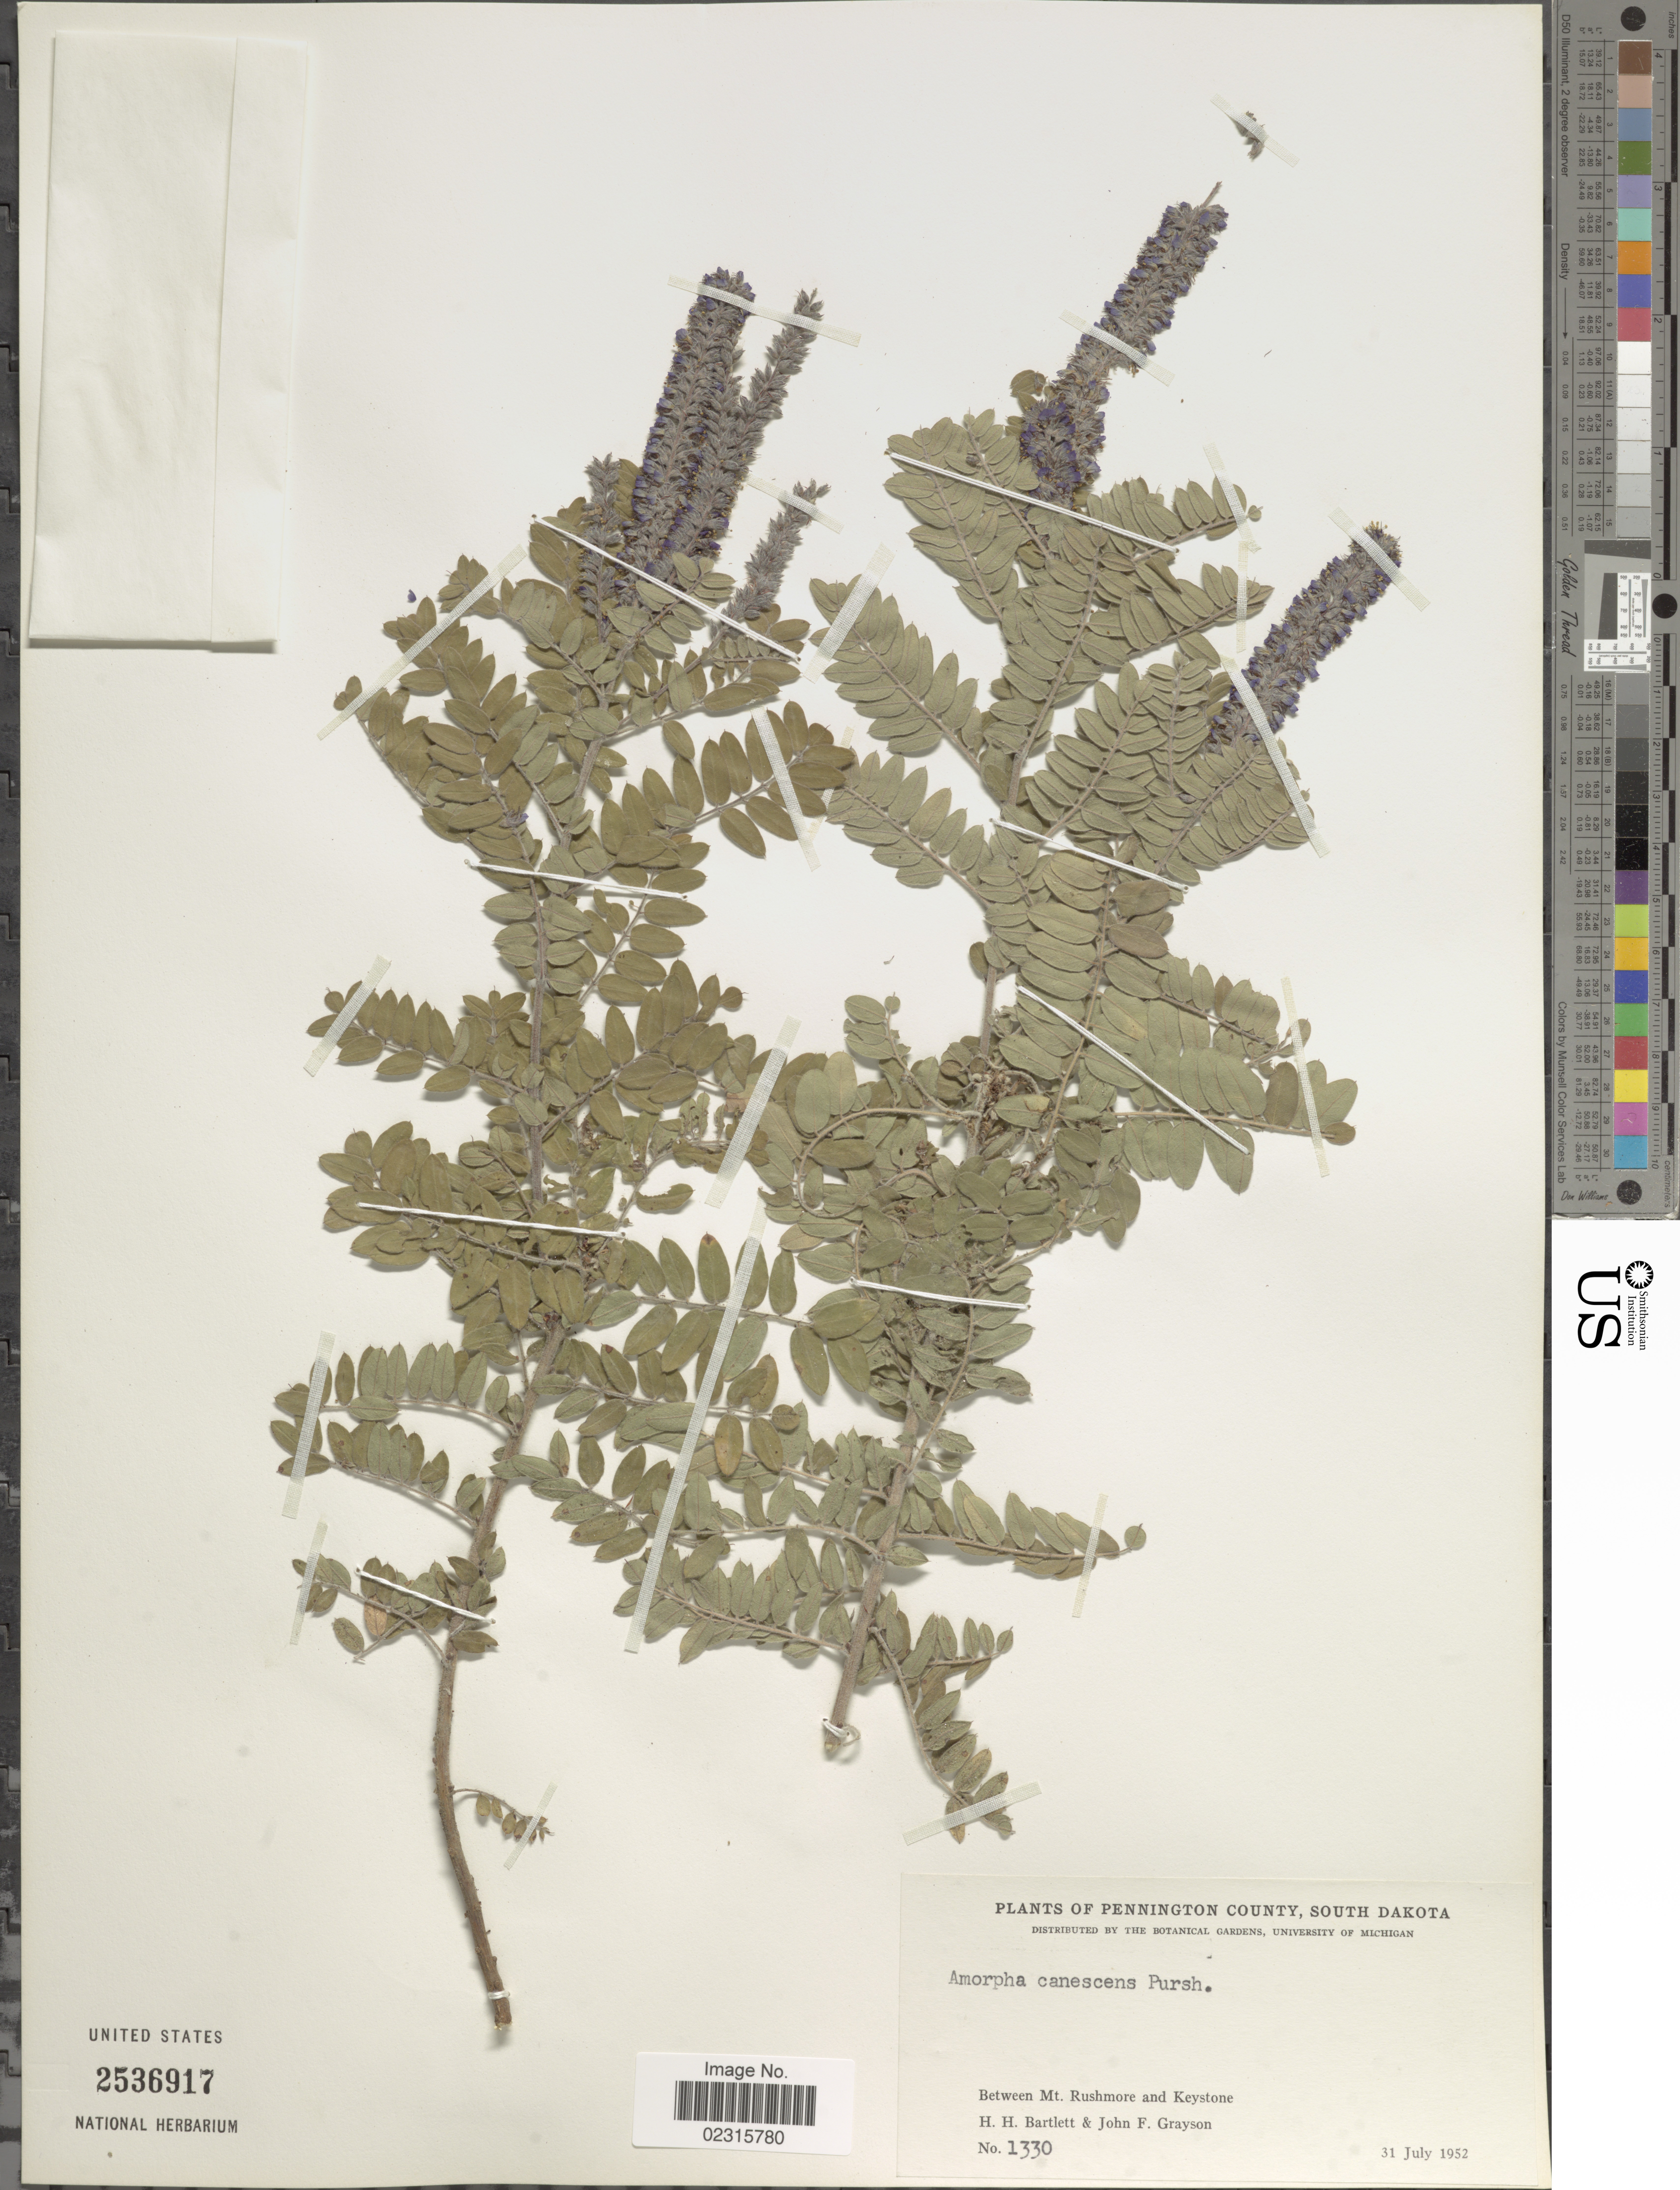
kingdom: Plantae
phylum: Tracheophyta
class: Magnoliopsida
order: Fabales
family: Fabaceae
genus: Amorpha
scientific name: Amorpha canescens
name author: Pursh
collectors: H. H. Bartlett & J. Grayson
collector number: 1330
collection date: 1952-07-31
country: United States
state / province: South Dakota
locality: Pennington County, Between Mt. Rushmore and Keystone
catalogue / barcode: US 2536917